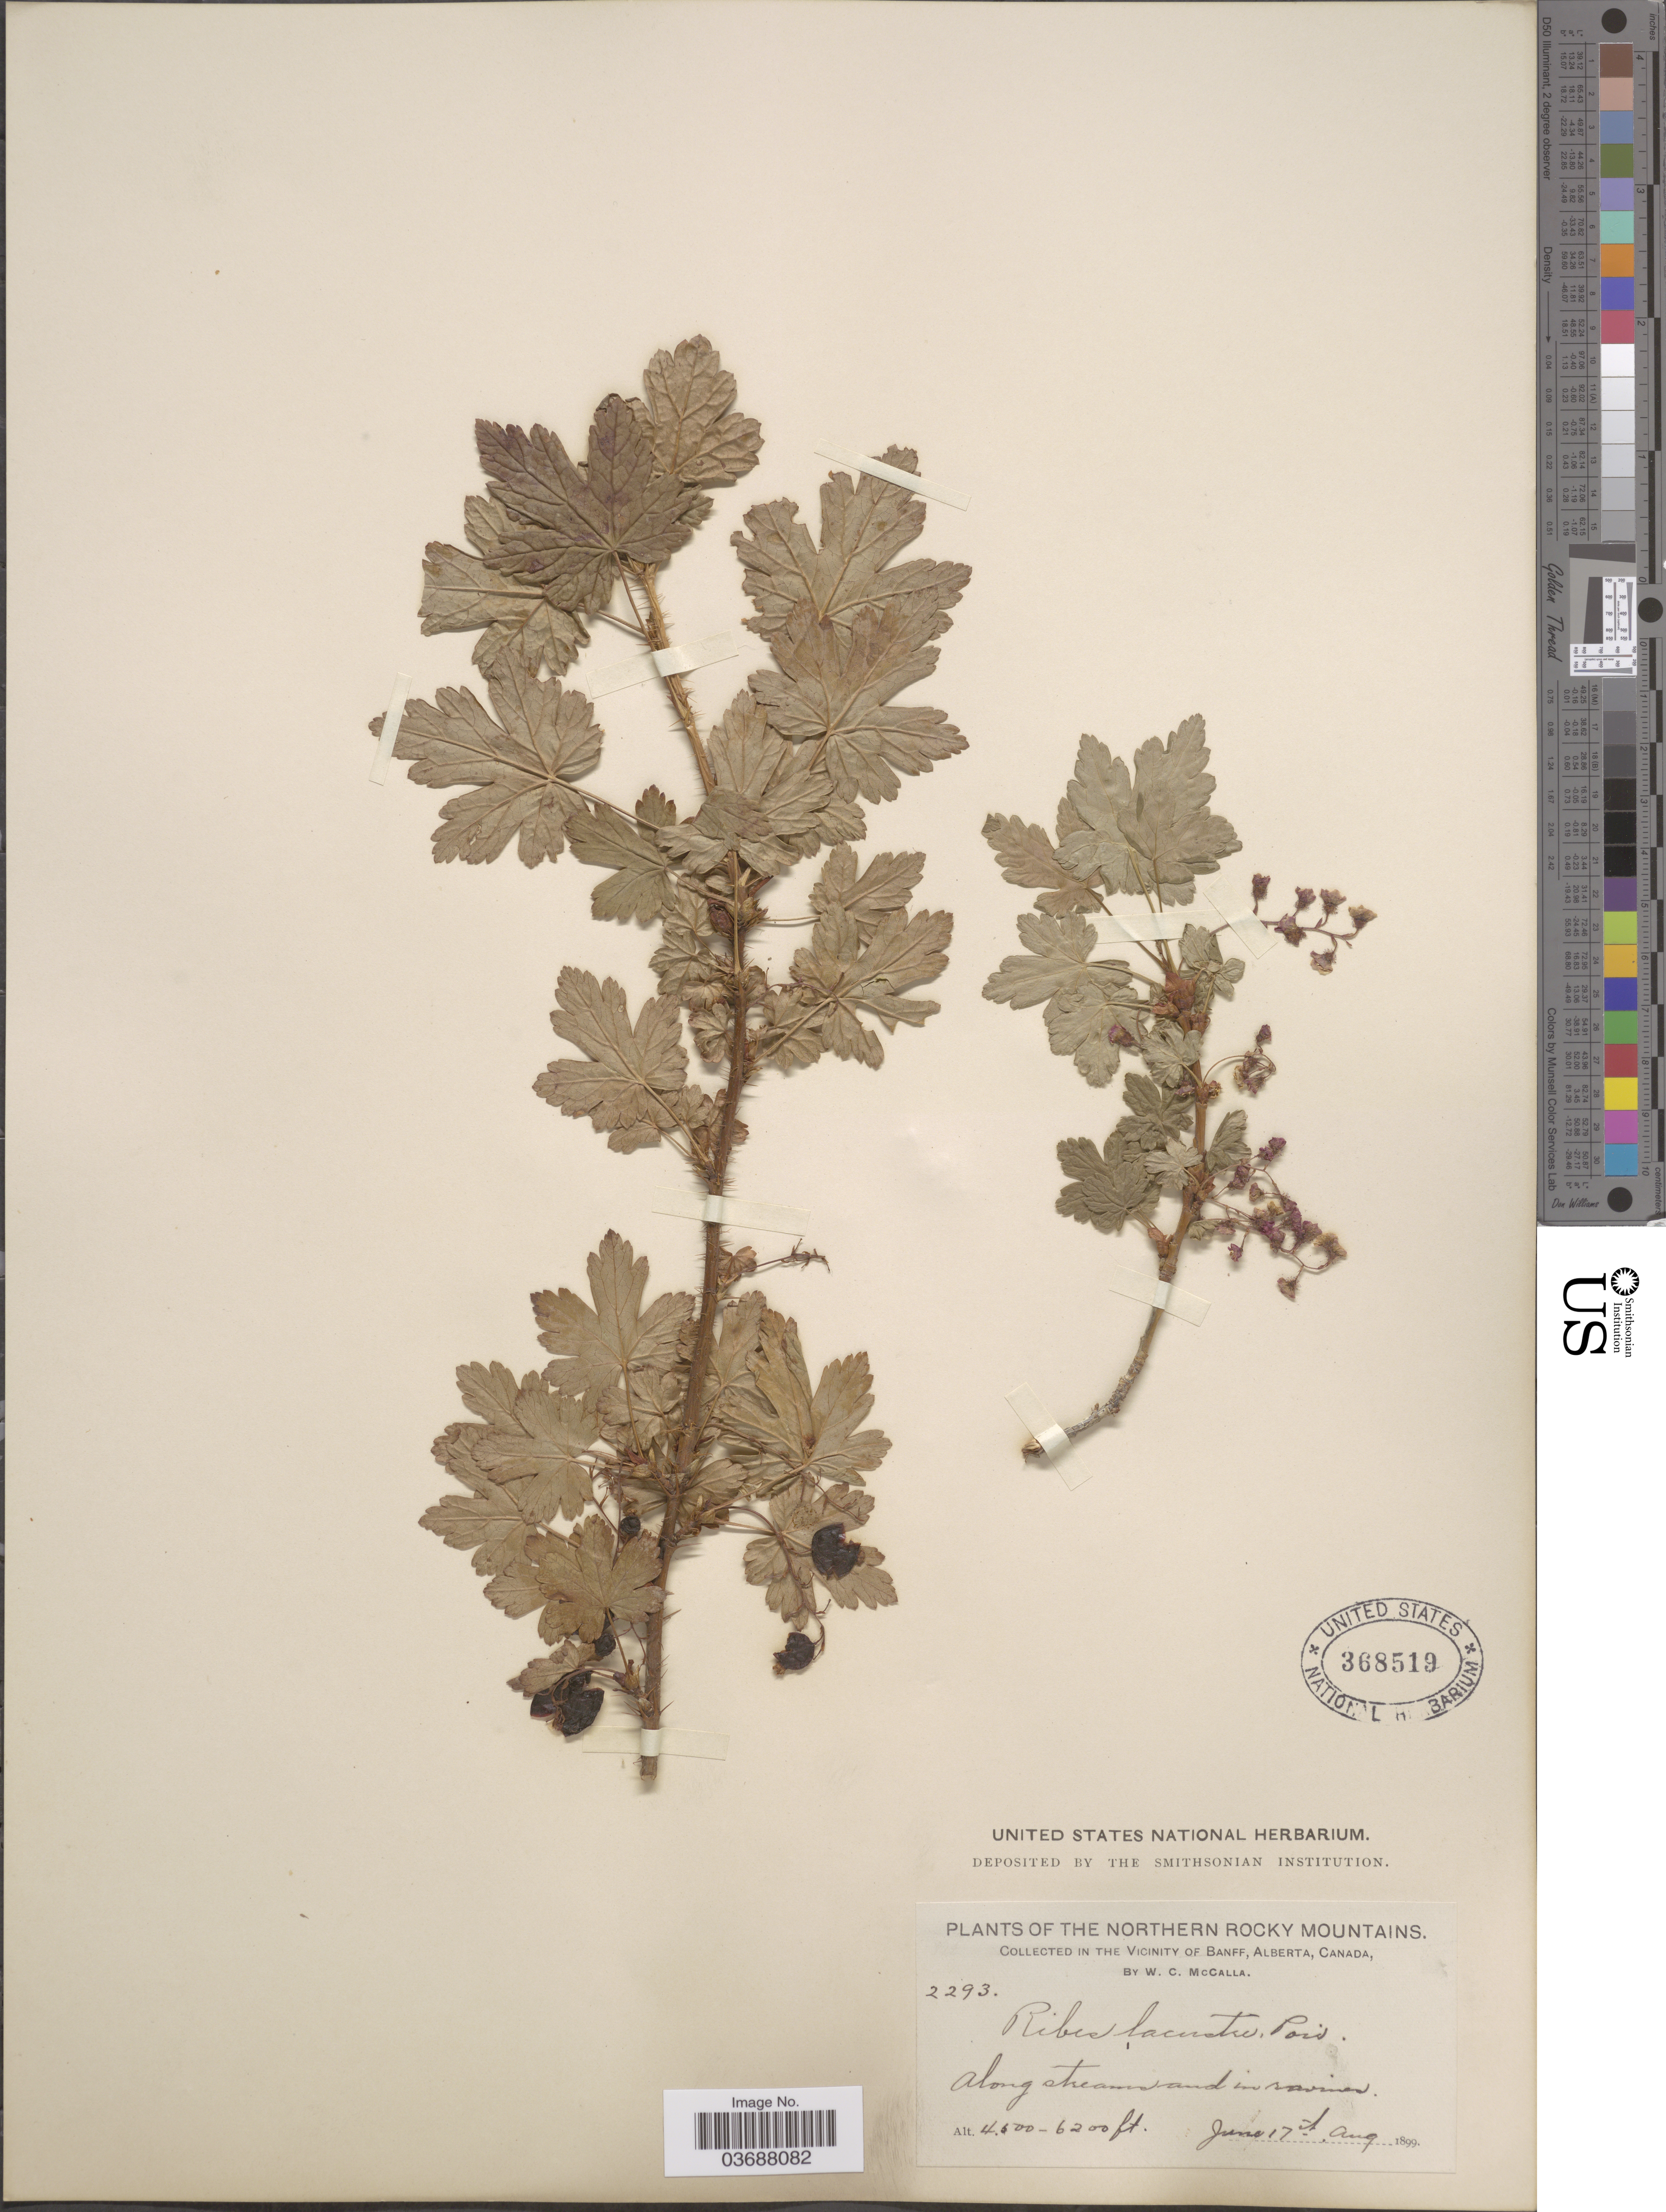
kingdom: Plantae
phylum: Tracheophyta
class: Magnoliopsida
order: Saxifragales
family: Grossulariaceae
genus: Ribes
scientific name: Ribes lacustre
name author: (Pers.) Poir.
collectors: W. McCalla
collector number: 2293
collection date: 1899-06-17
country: Canada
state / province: Alberta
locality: The Northern Rocky Mountains. In the Vicinity of Banff. Along stream and in ravine.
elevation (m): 1372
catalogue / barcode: US 368519